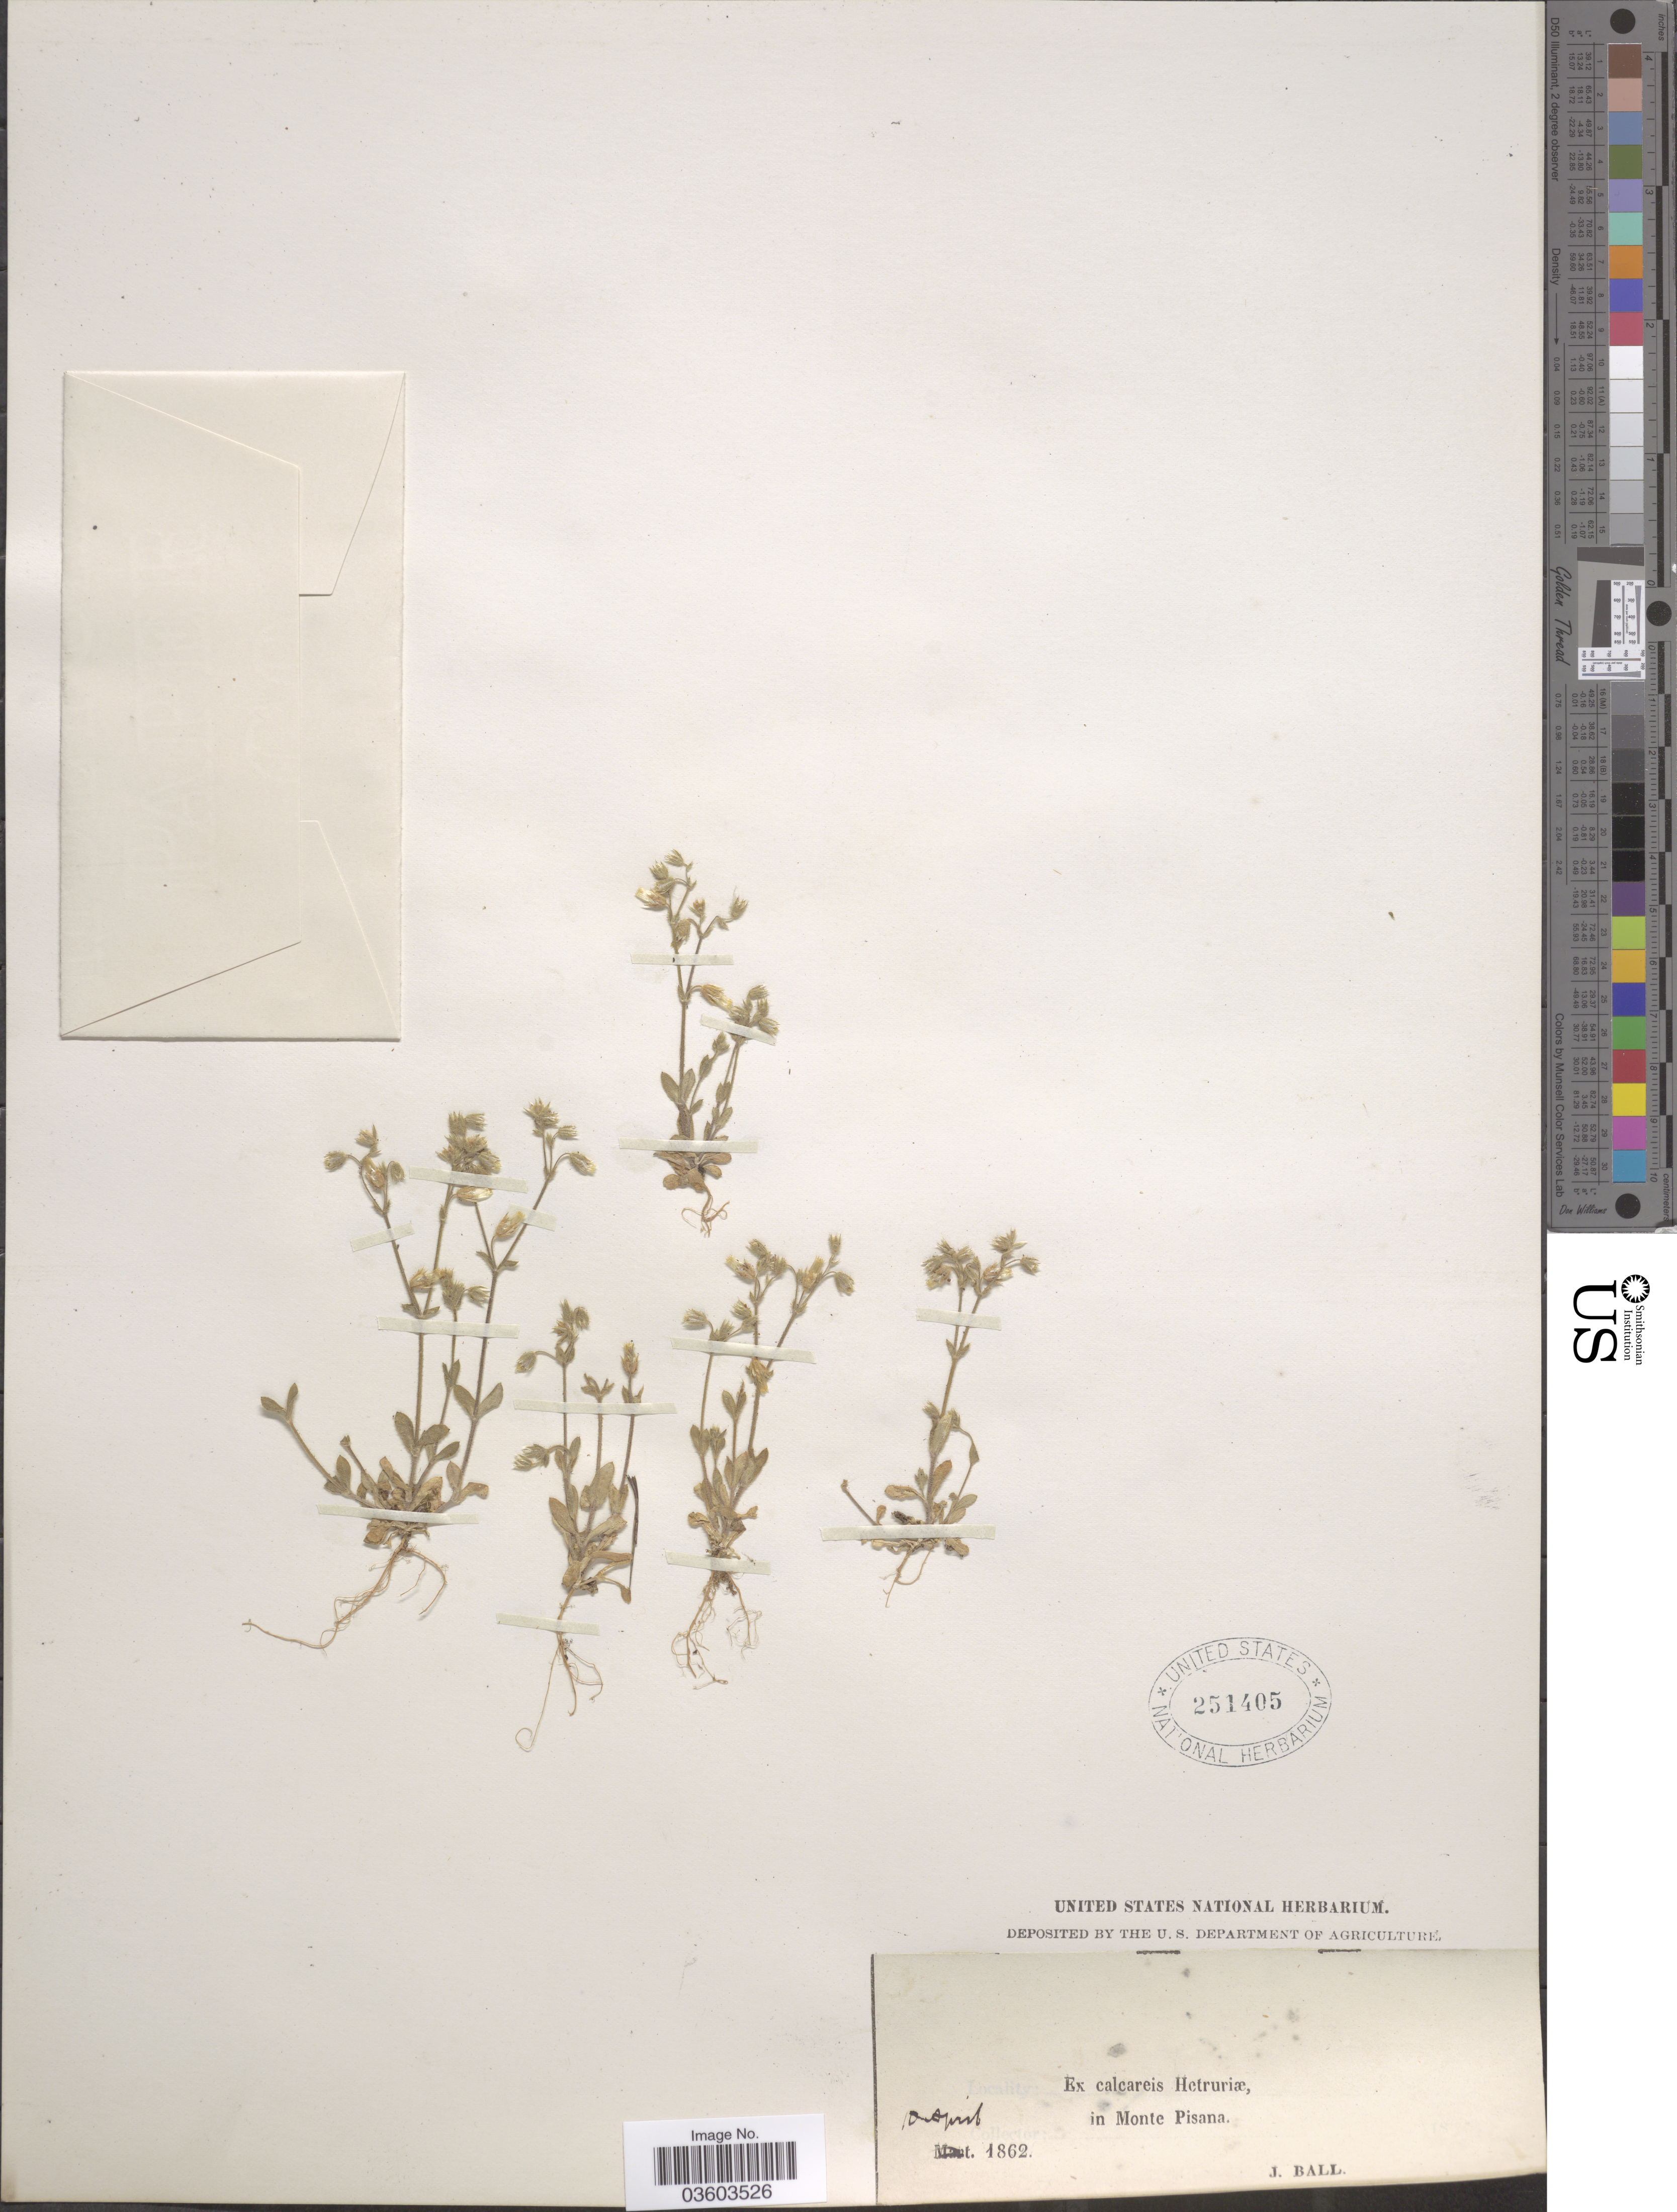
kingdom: Plantae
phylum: Tracheophyta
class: Magnoliopsida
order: Caryophyllales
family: Caryophyllaceae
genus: Cerastium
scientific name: Cerastium sp.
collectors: J. Ball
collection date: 1862-04-10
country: Italy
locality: Ex calcareis Hetruriæ, in Monte Pisana.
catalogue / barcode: US 251405